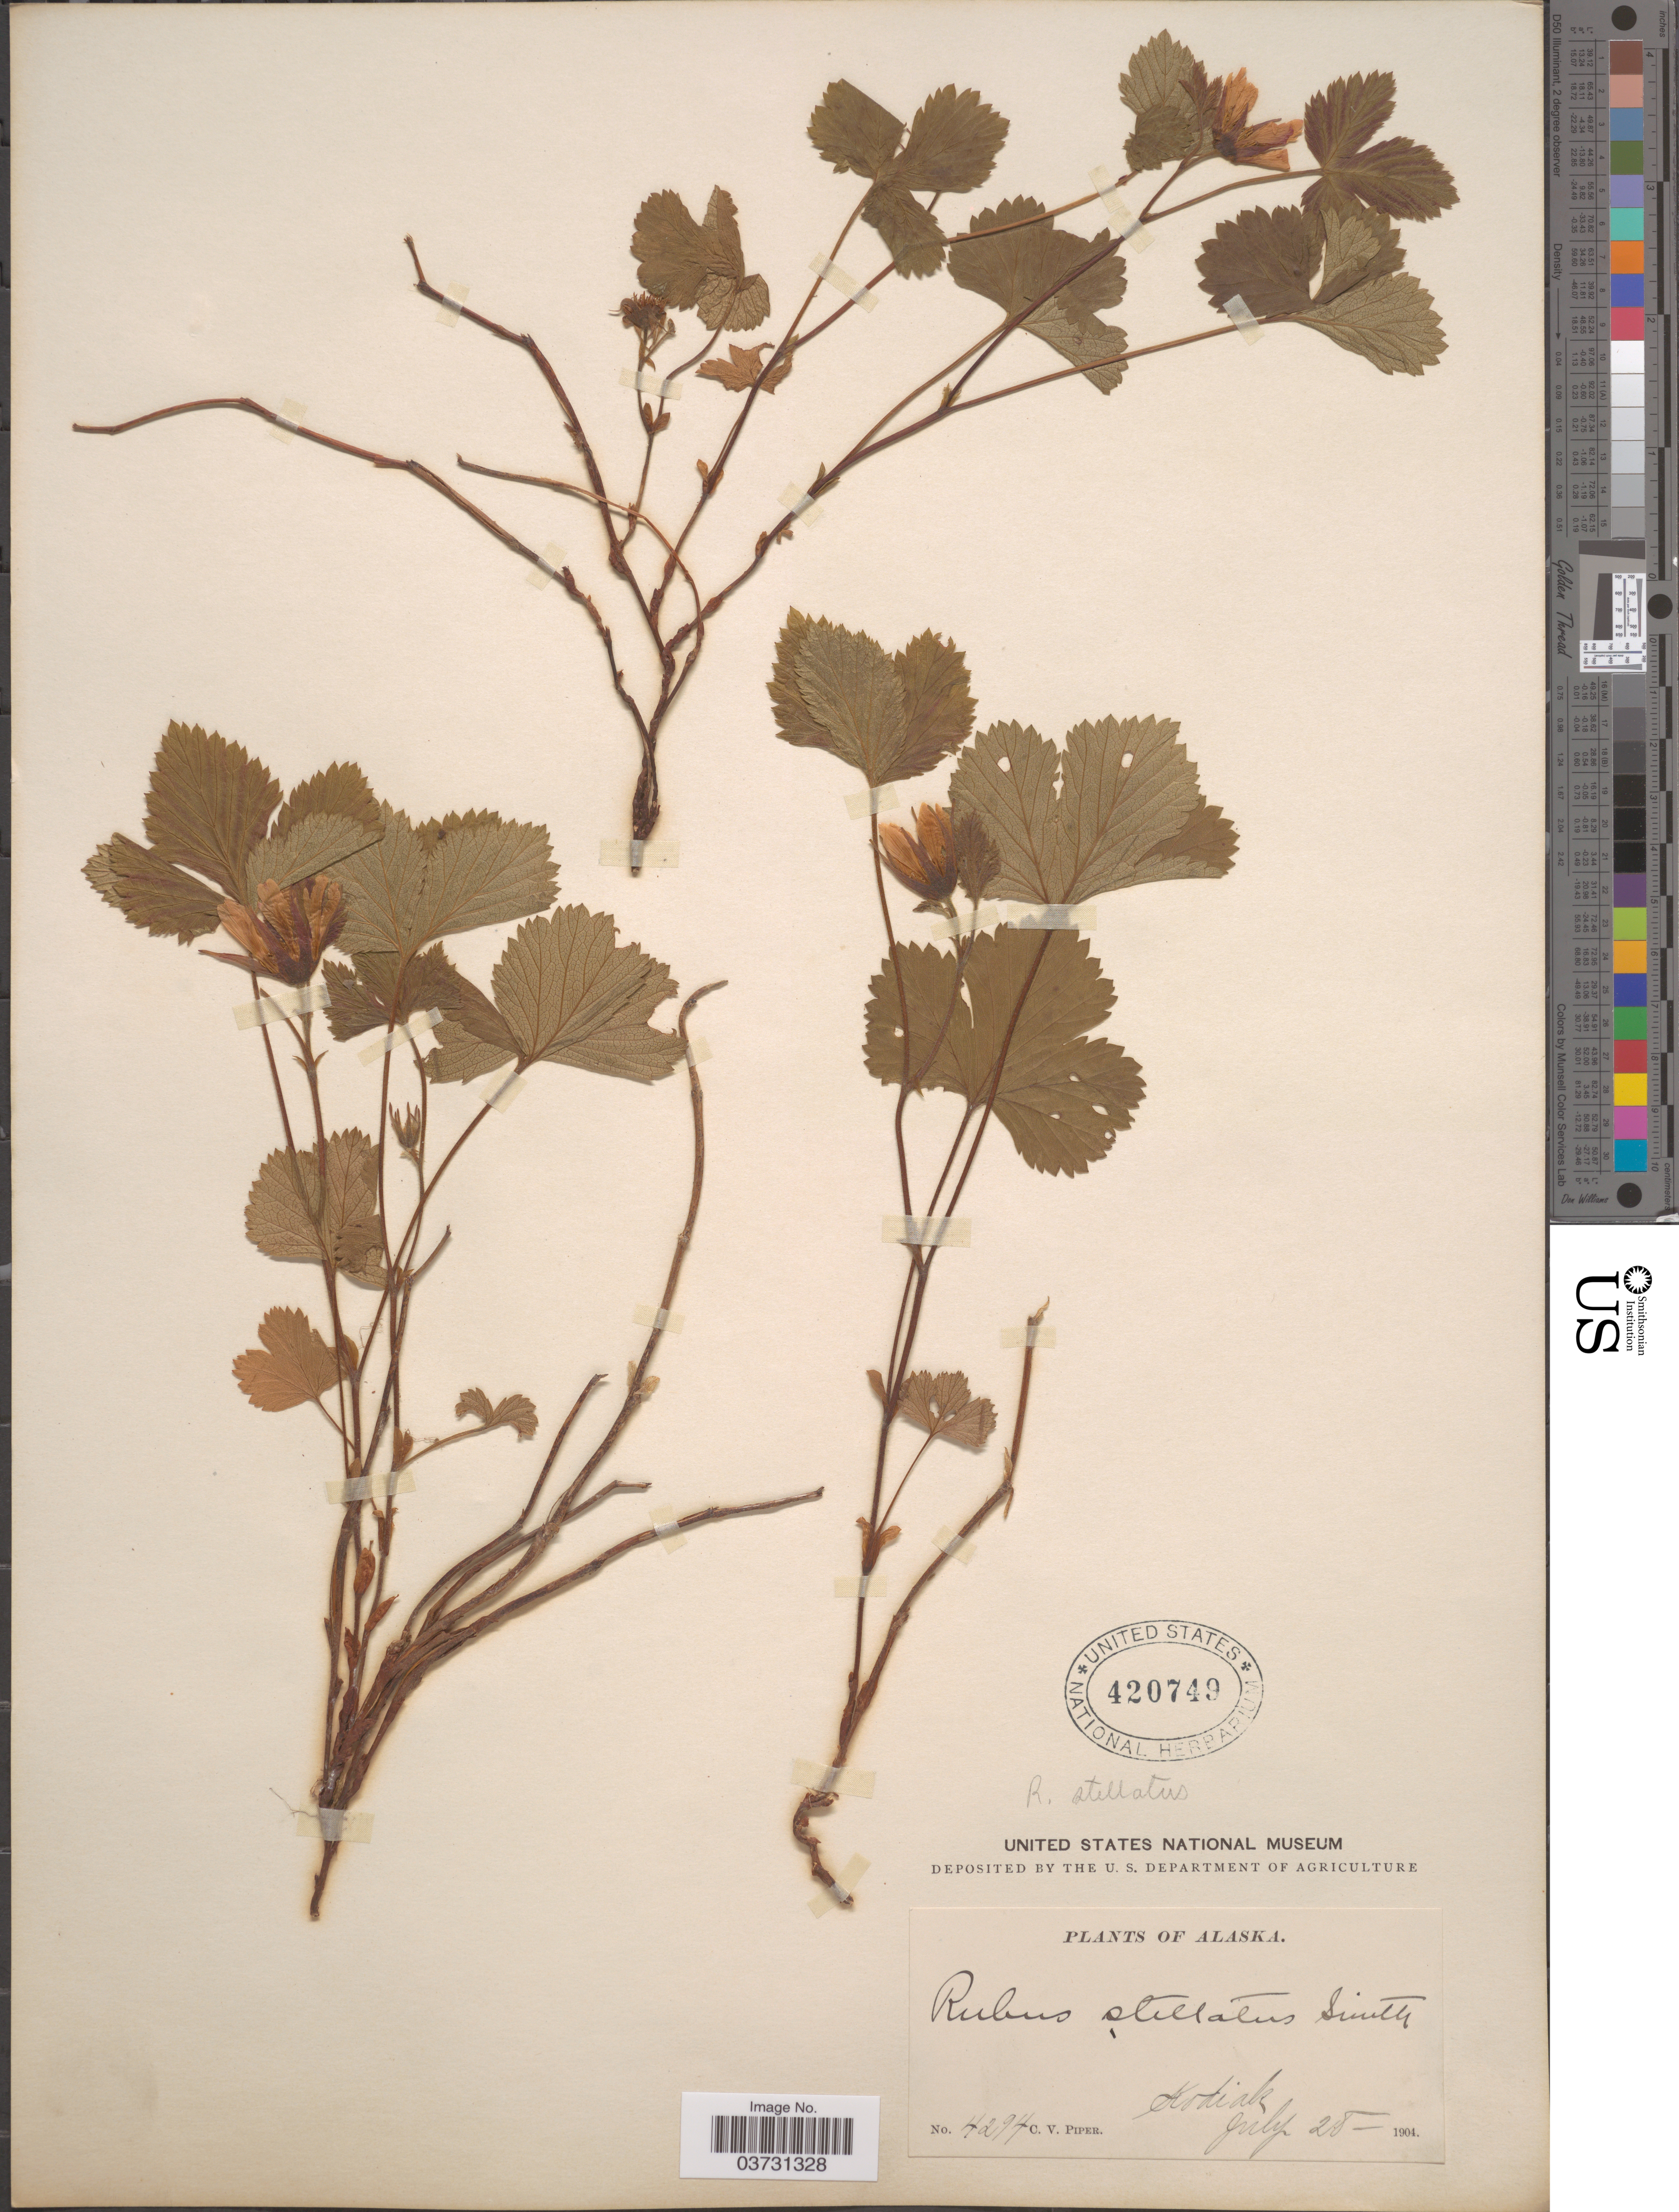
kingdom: Plantae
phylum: Tracheophyta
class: Magnoliopsida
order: Rosales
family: Rosaceae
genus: Rubus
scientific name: Rubus stellatus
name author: Sm.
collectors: C. V. Piper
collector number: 4294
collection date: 1904-07-28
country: United States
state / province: Alaska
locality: Kodiak.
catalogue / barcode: US 420749